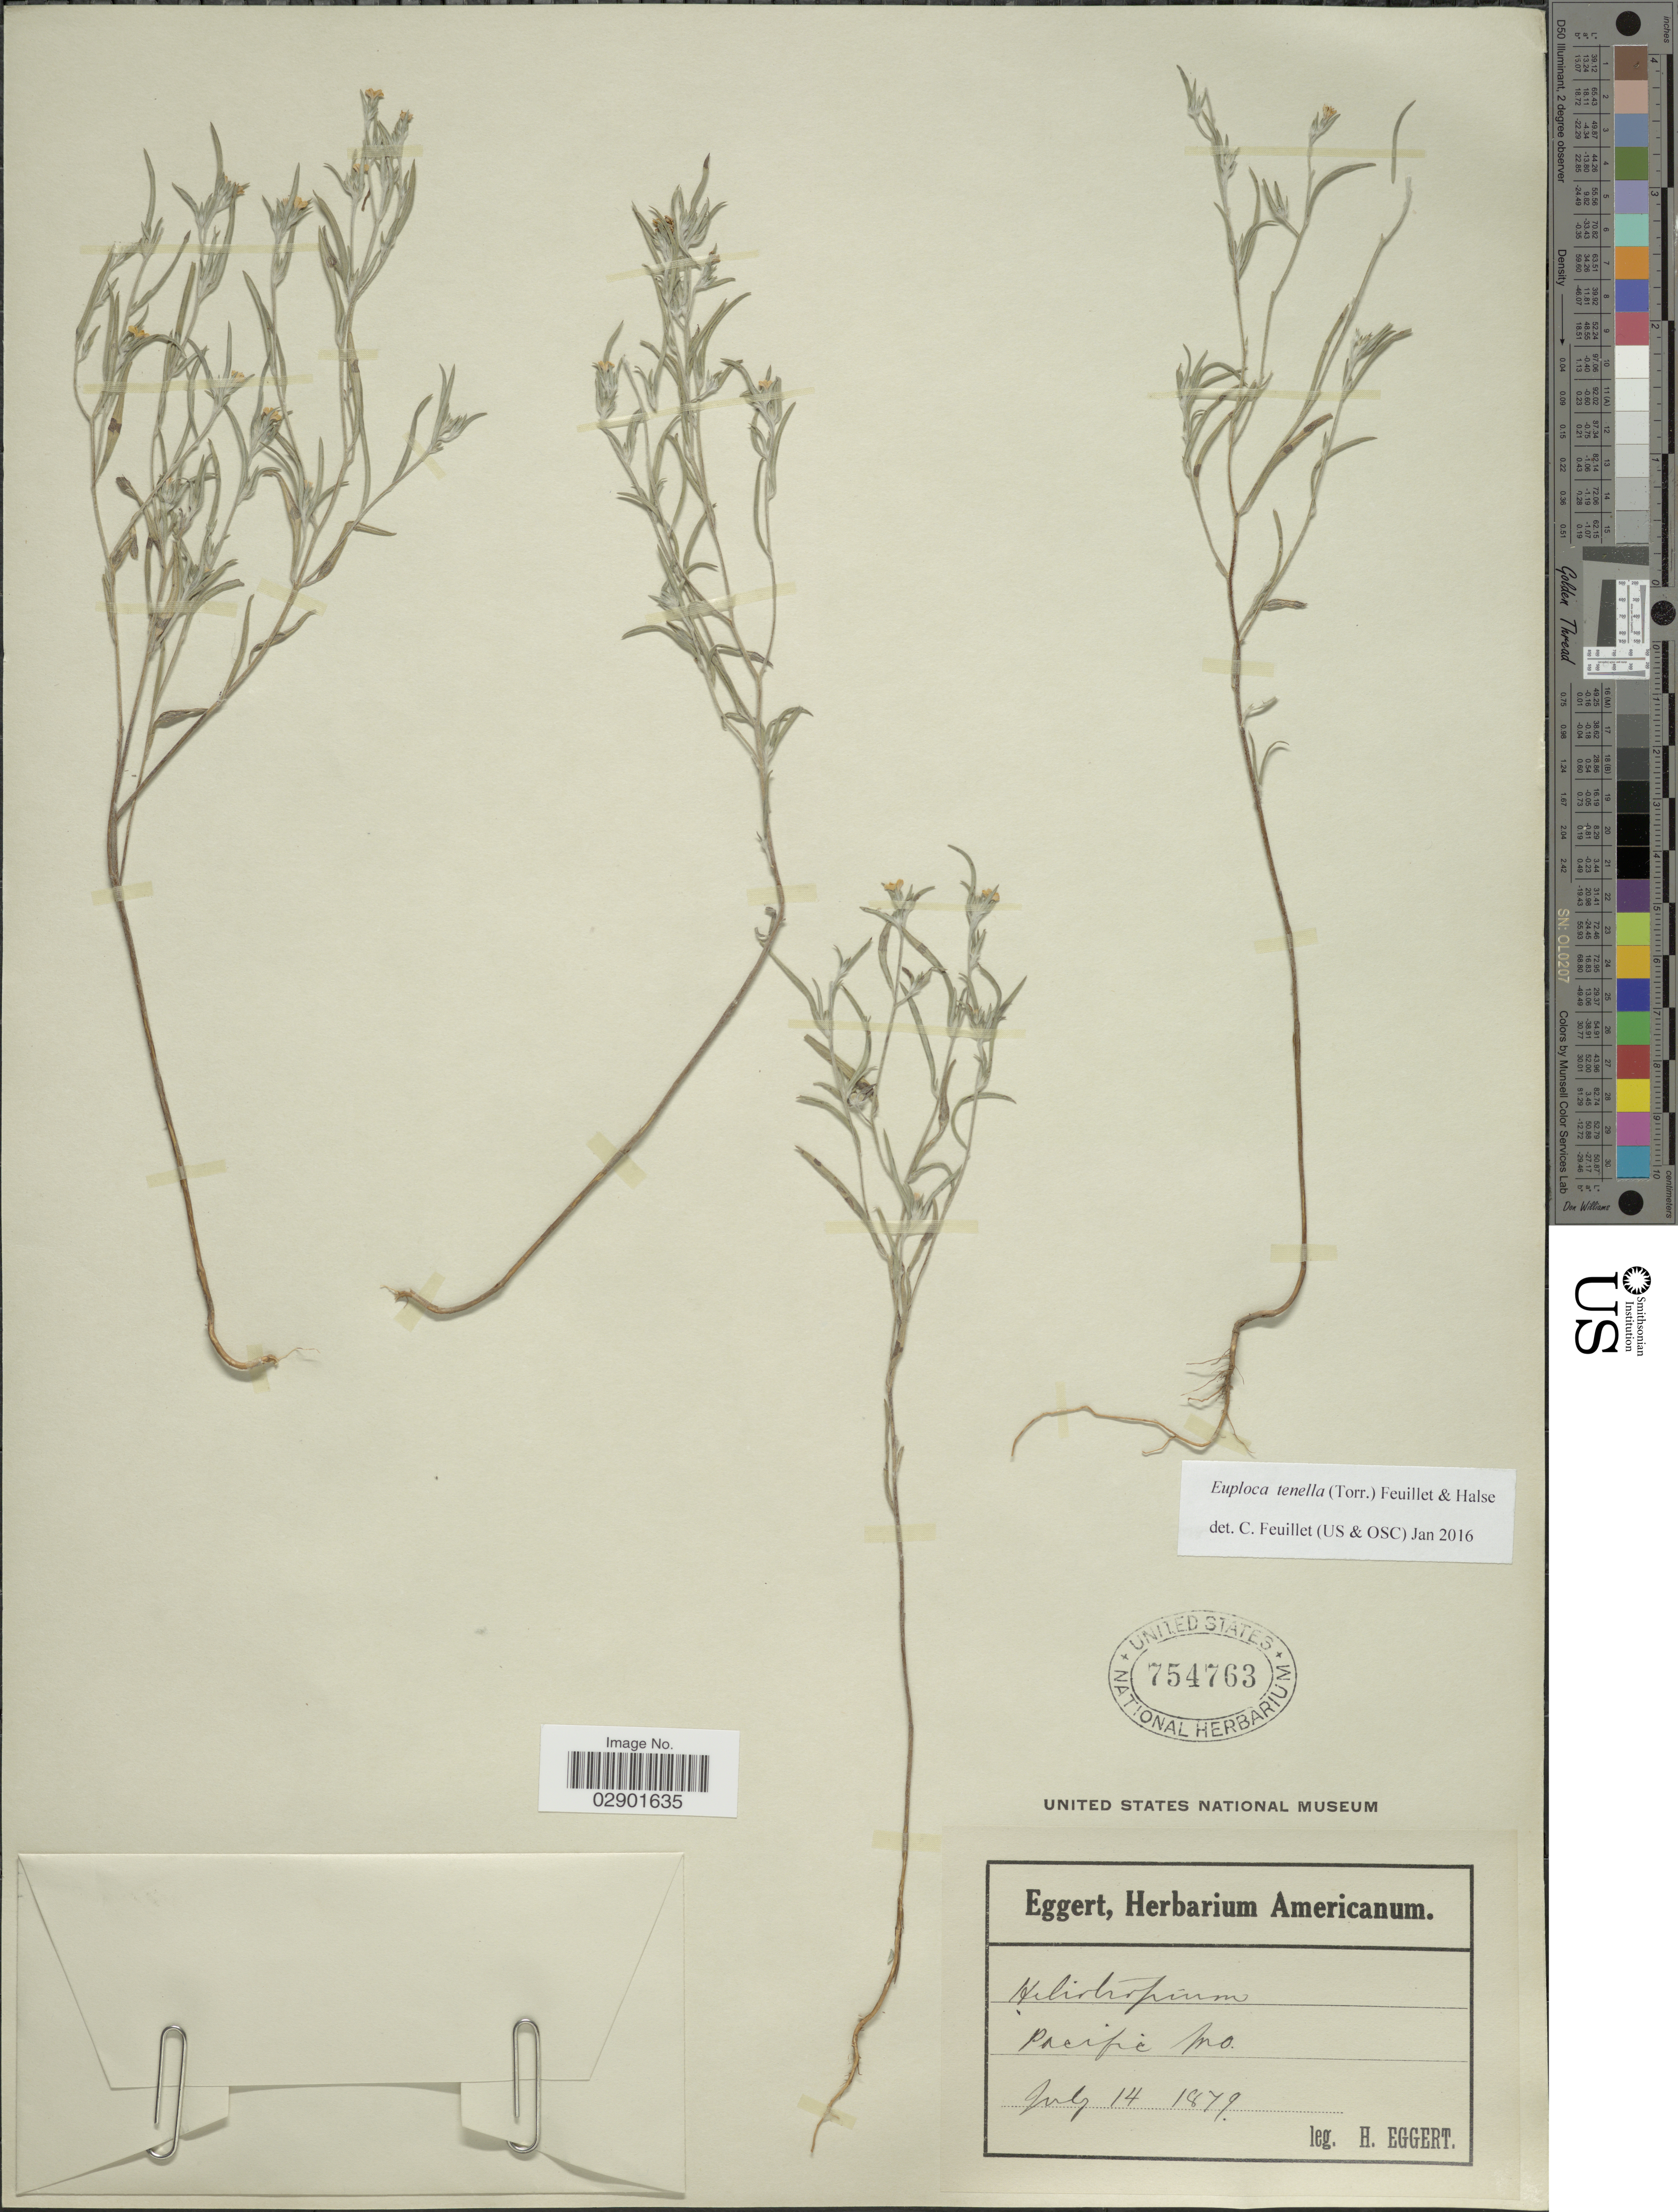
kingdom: Plantae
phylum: Tracheophyta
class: Magnoliopsida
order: Boraginales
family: Heliotropiaceae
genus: Euploca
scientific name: Euploca polyphylla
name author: (Lehm.) J.I.M. Melo & Semir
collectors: H. Eggert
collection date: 1879-07-14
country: United States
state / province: Missouri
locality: Pacific Mo.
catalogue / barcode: US 754763